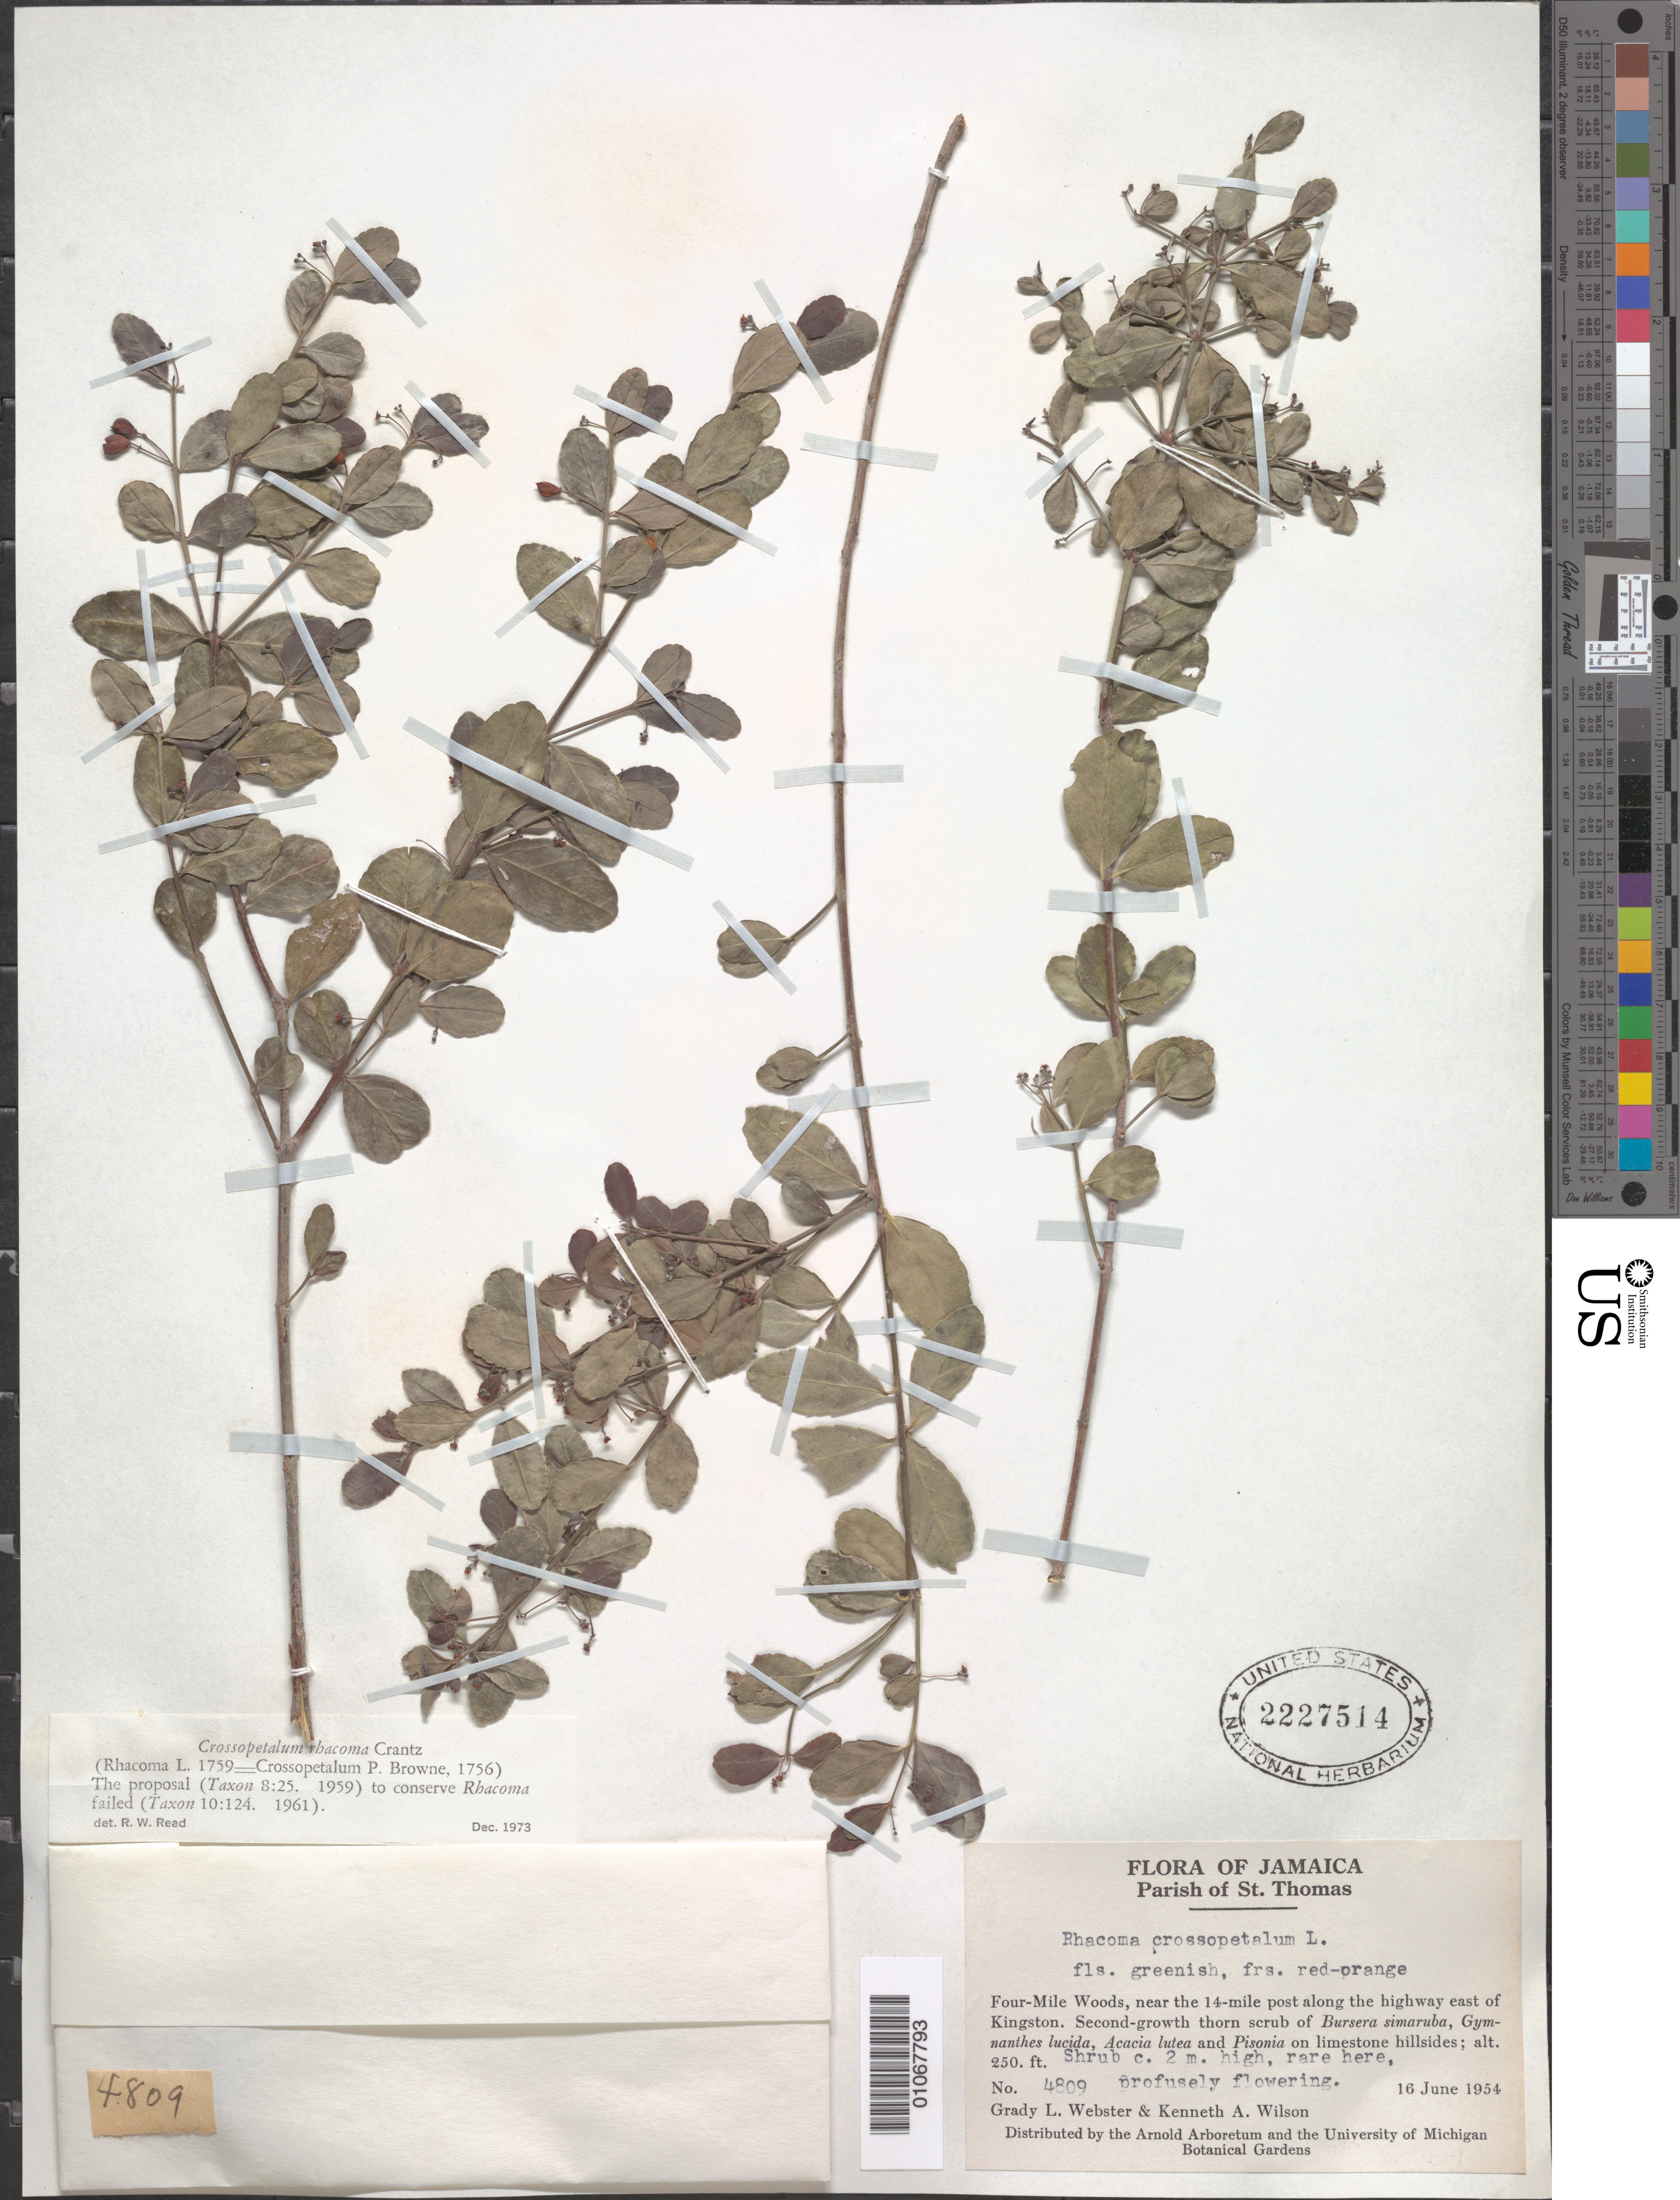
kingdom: Plantae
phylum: Tracheophyta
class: Magnoliopsida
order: Celastrales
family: Celastraceae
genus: Crossopetalum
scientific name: Crossopetalum rhacoma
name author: Crantz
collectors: G. L. Webster & K. A. Wilson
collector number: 4809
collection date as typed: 16 Jun 1954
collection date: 1954-06-16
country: Jamaica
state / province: Saint Thomas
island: Jamaica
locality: Four-mile woods, near the 14 mile post along the highway of Kingston.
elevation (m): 76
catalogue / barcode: US 2227514